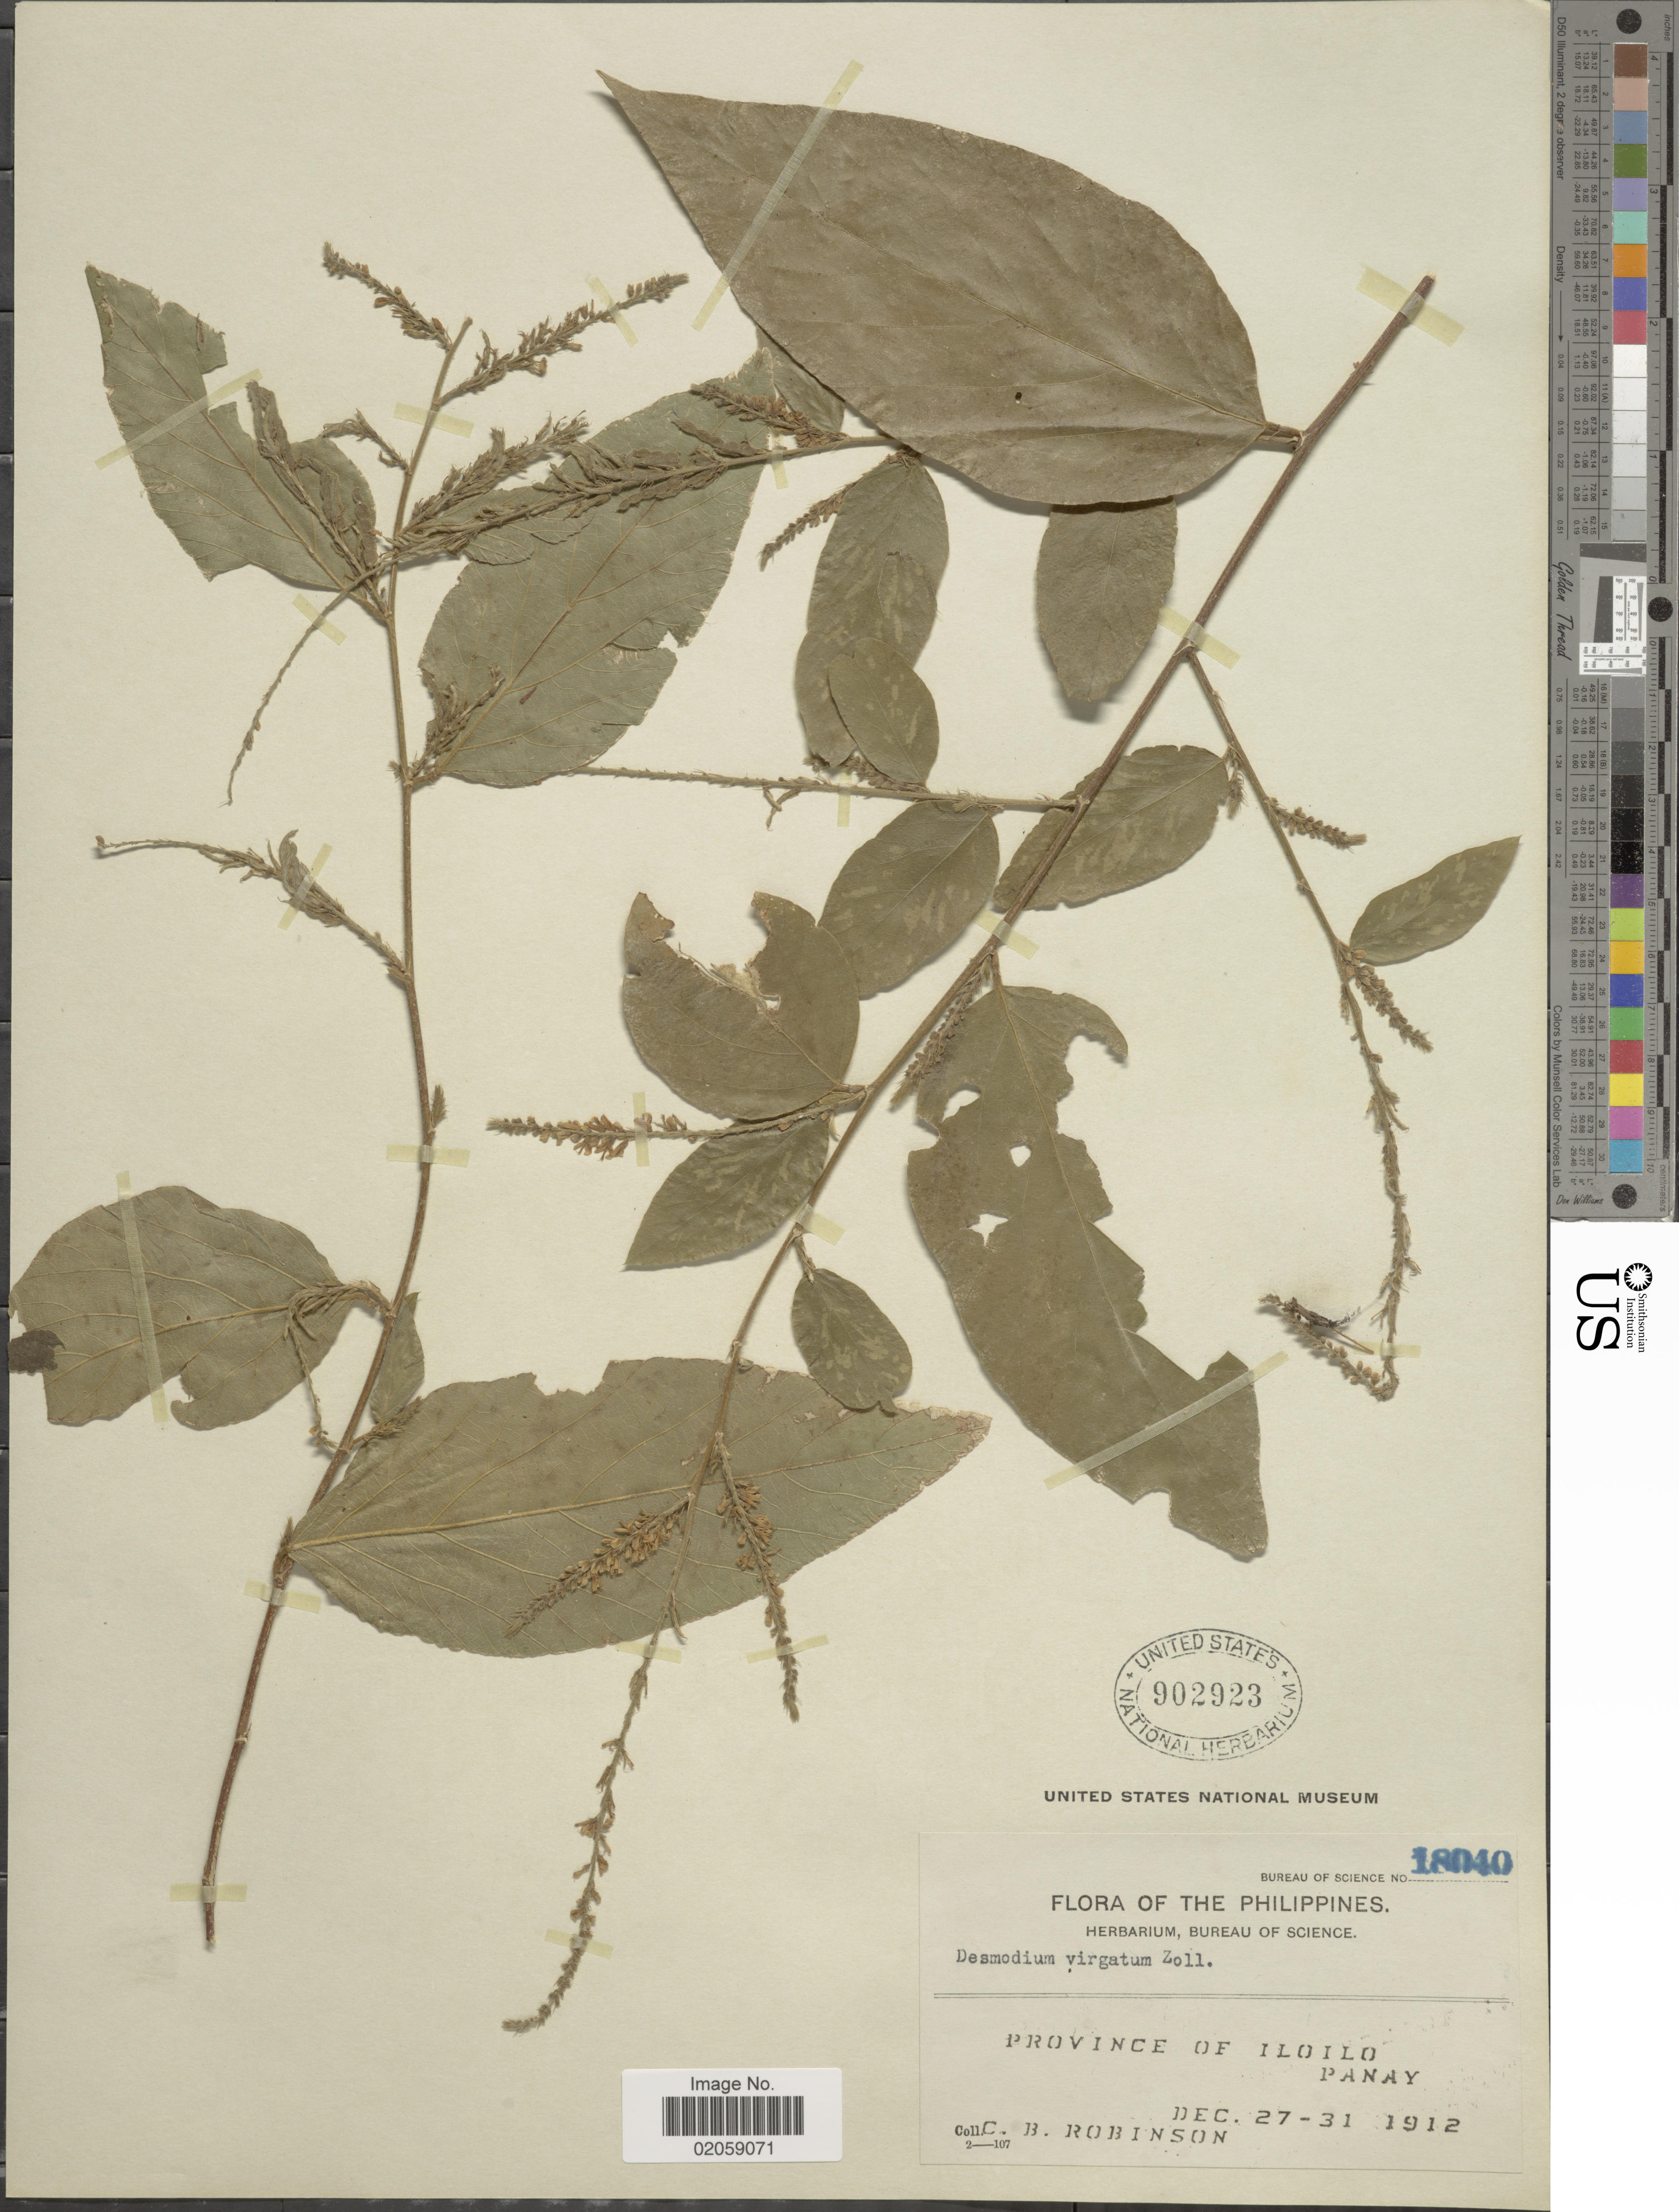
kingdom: Plantae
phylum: Tracheophyta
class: Magnoliopsida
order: Fabales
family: Fabaceae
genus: Desmodium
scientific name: Desmodium virgatum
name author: Desv.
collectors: C. Robinson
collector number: Bureau of Science 18040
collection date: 1912-12-27/1912-12-31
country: Philippines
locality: Province of Iloilo. Panay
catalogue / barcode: US 902923